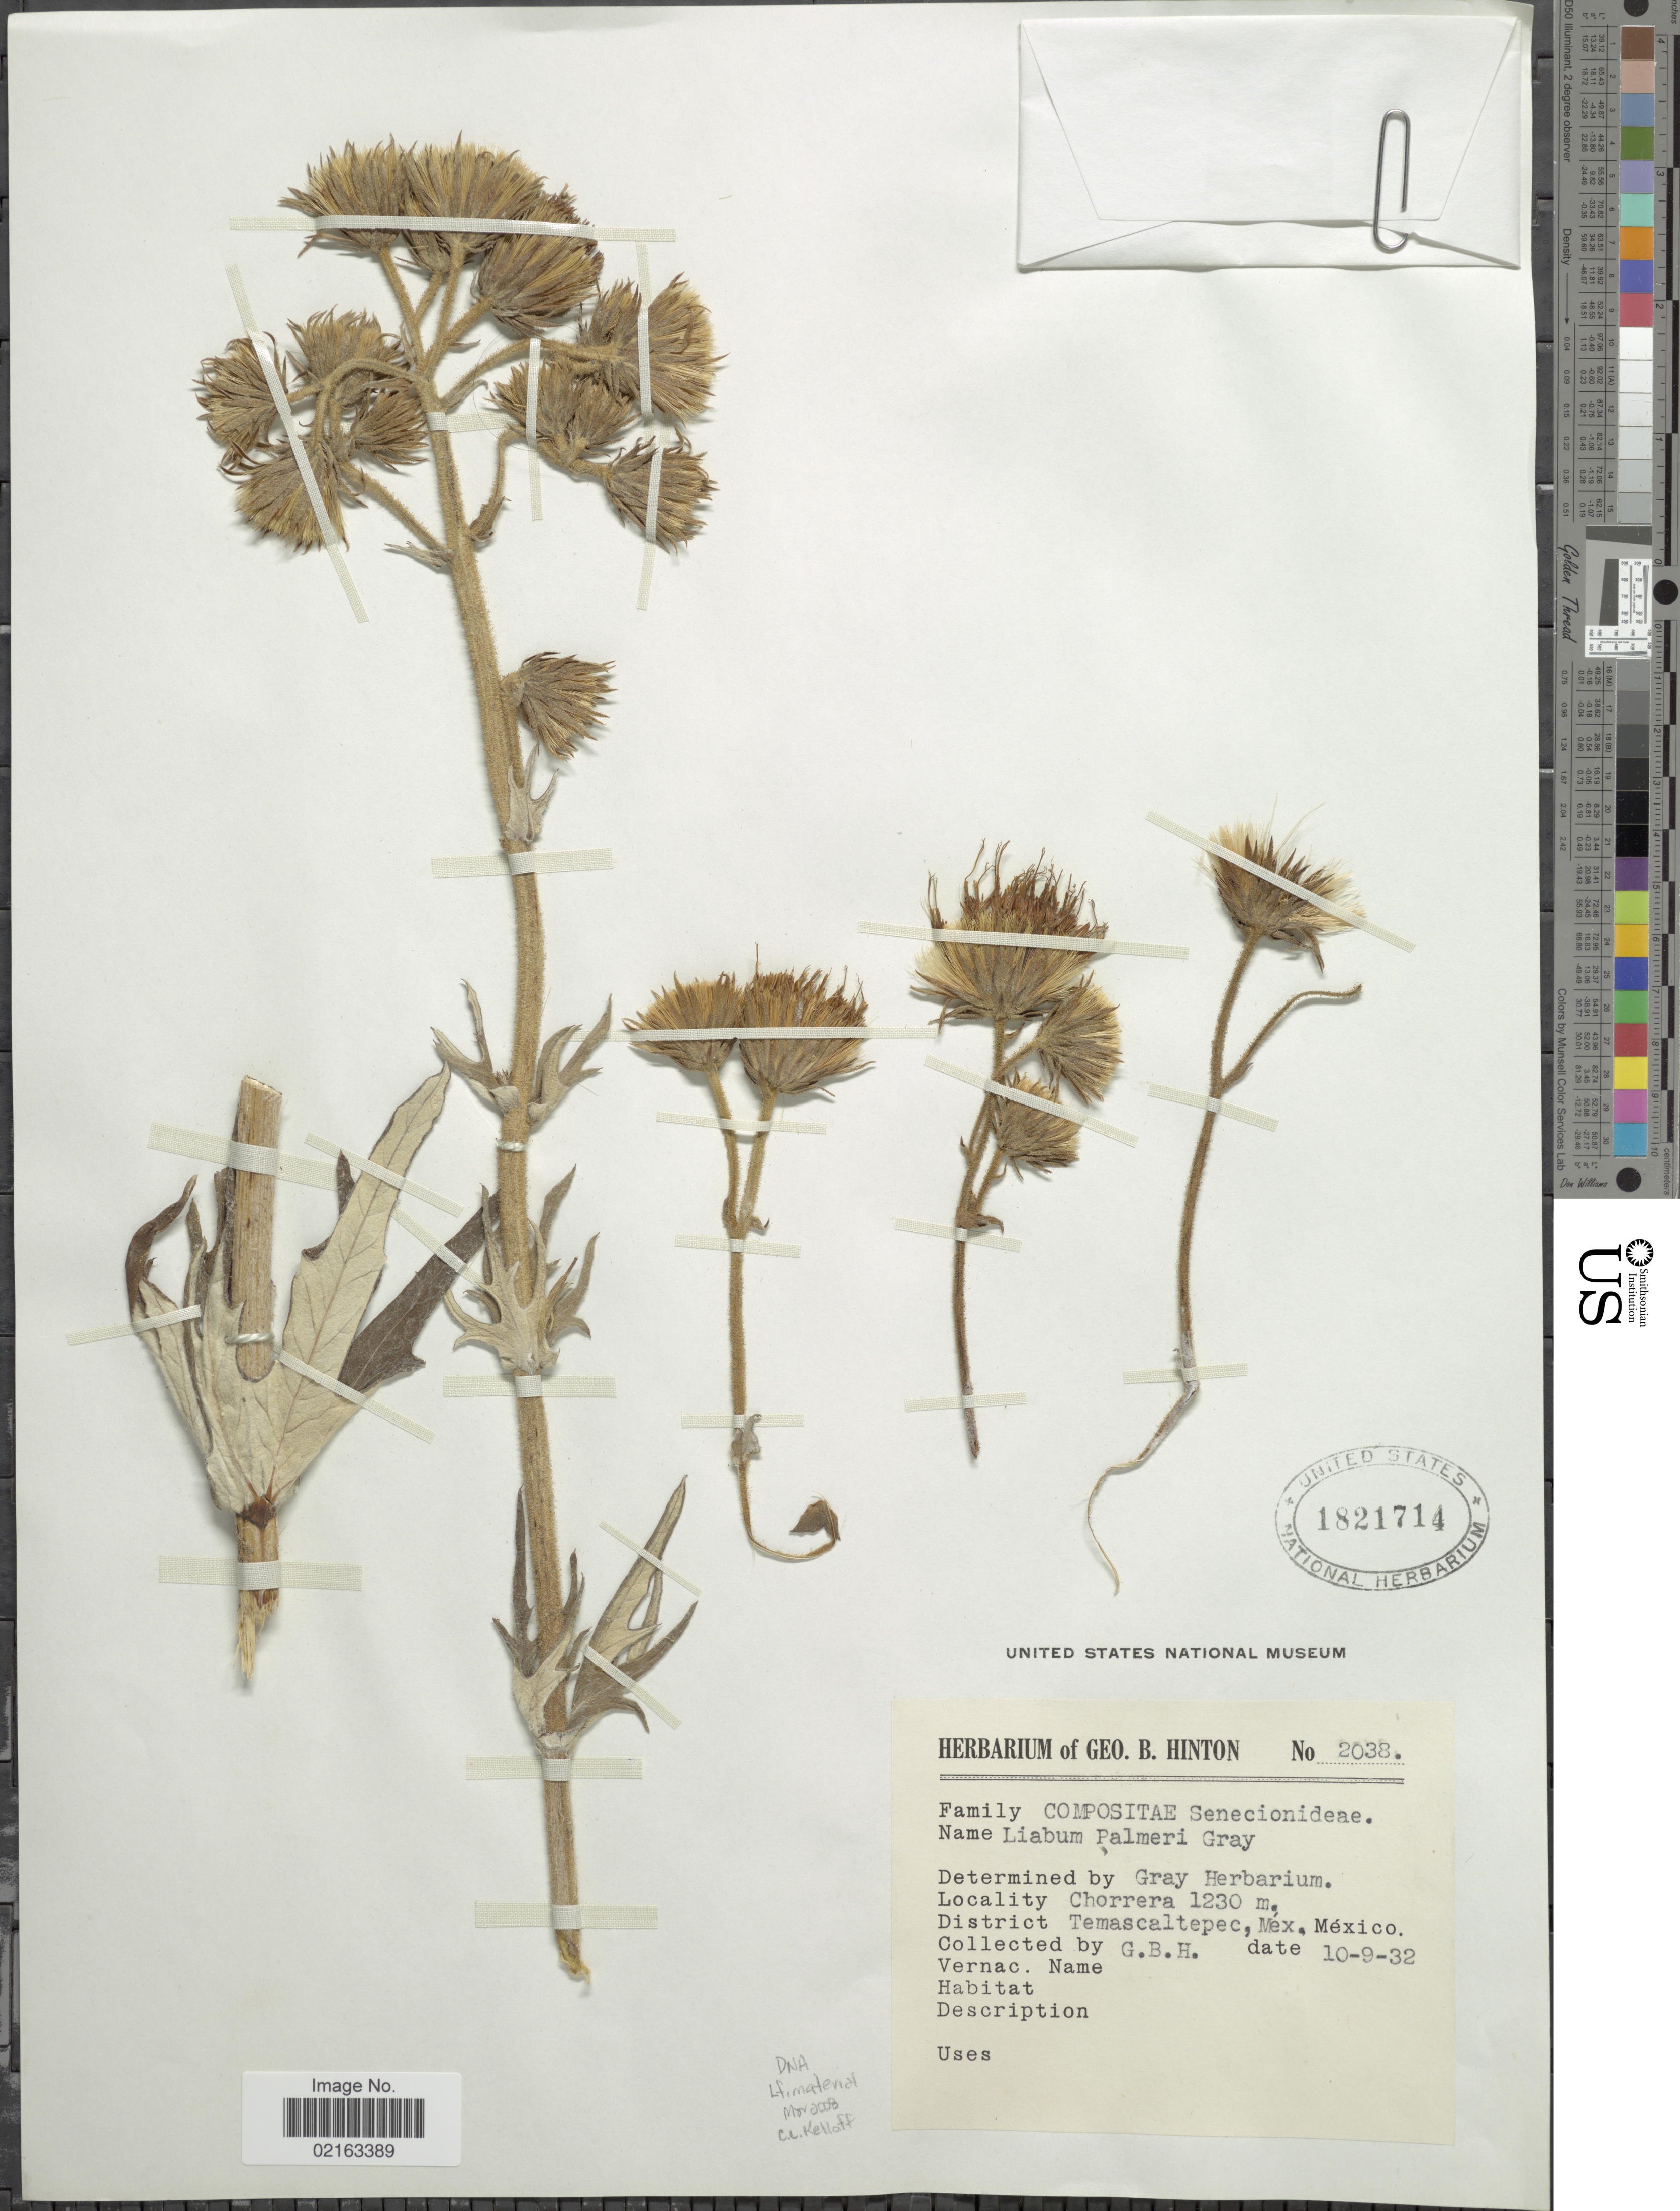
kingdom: Plantae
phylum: Tracheophyta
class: Magnoliopsida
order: Asterales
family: Asteraceae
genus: Liabellum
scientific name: Liabellum hintoniorum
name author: (B.L. Turner) H. Rob.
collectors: G. B. Hinton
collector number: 2038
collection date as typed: Transcribed d/m/y: 9/10/32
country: Mexico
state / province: México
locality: Chorrera. District Temascaltepec, Méx., México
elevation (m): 1230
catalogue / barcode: US 1821714